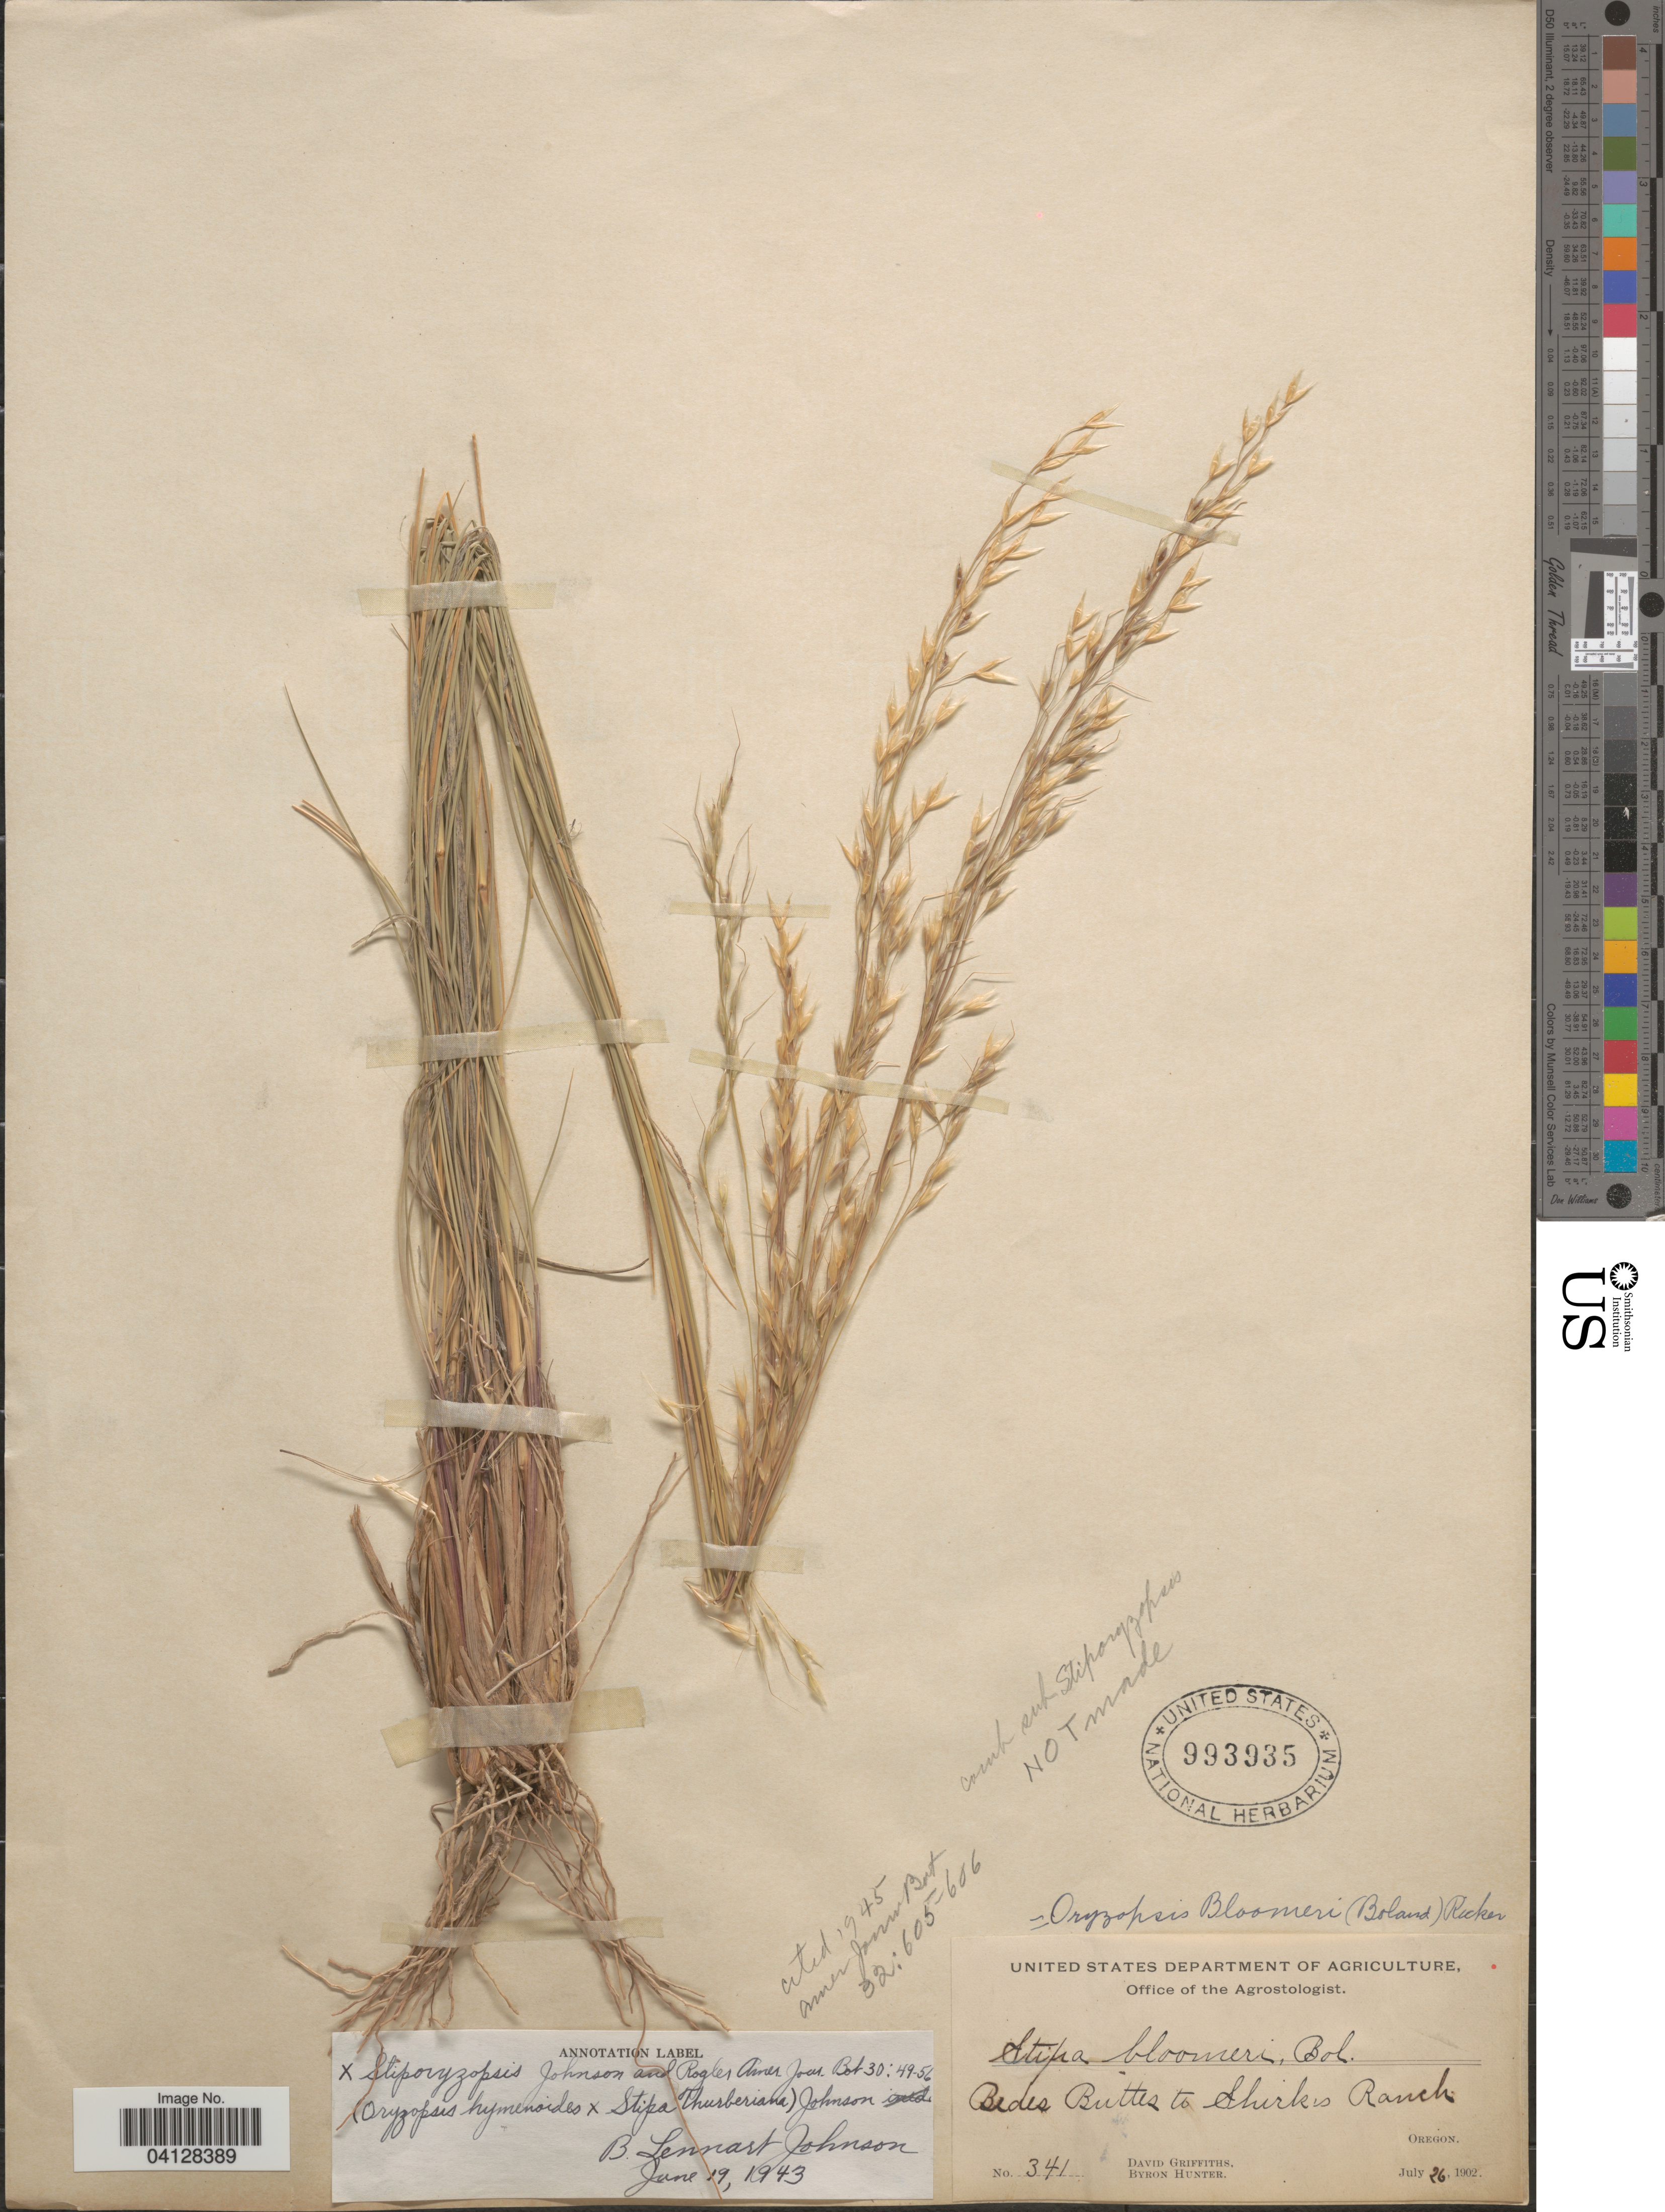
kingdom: Plantae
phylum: Tracheophyta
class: Liliopsida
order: Poales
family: Poaceae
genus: Stiporyzopsis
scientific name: x Stiporyzopsis sp.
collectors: D. Griffiths & B. Hunter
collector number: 341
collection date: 1902-07-26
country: United States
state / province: Oregon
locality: Bedes Buttes to Shirk's Ranch.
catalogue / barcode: US 993935